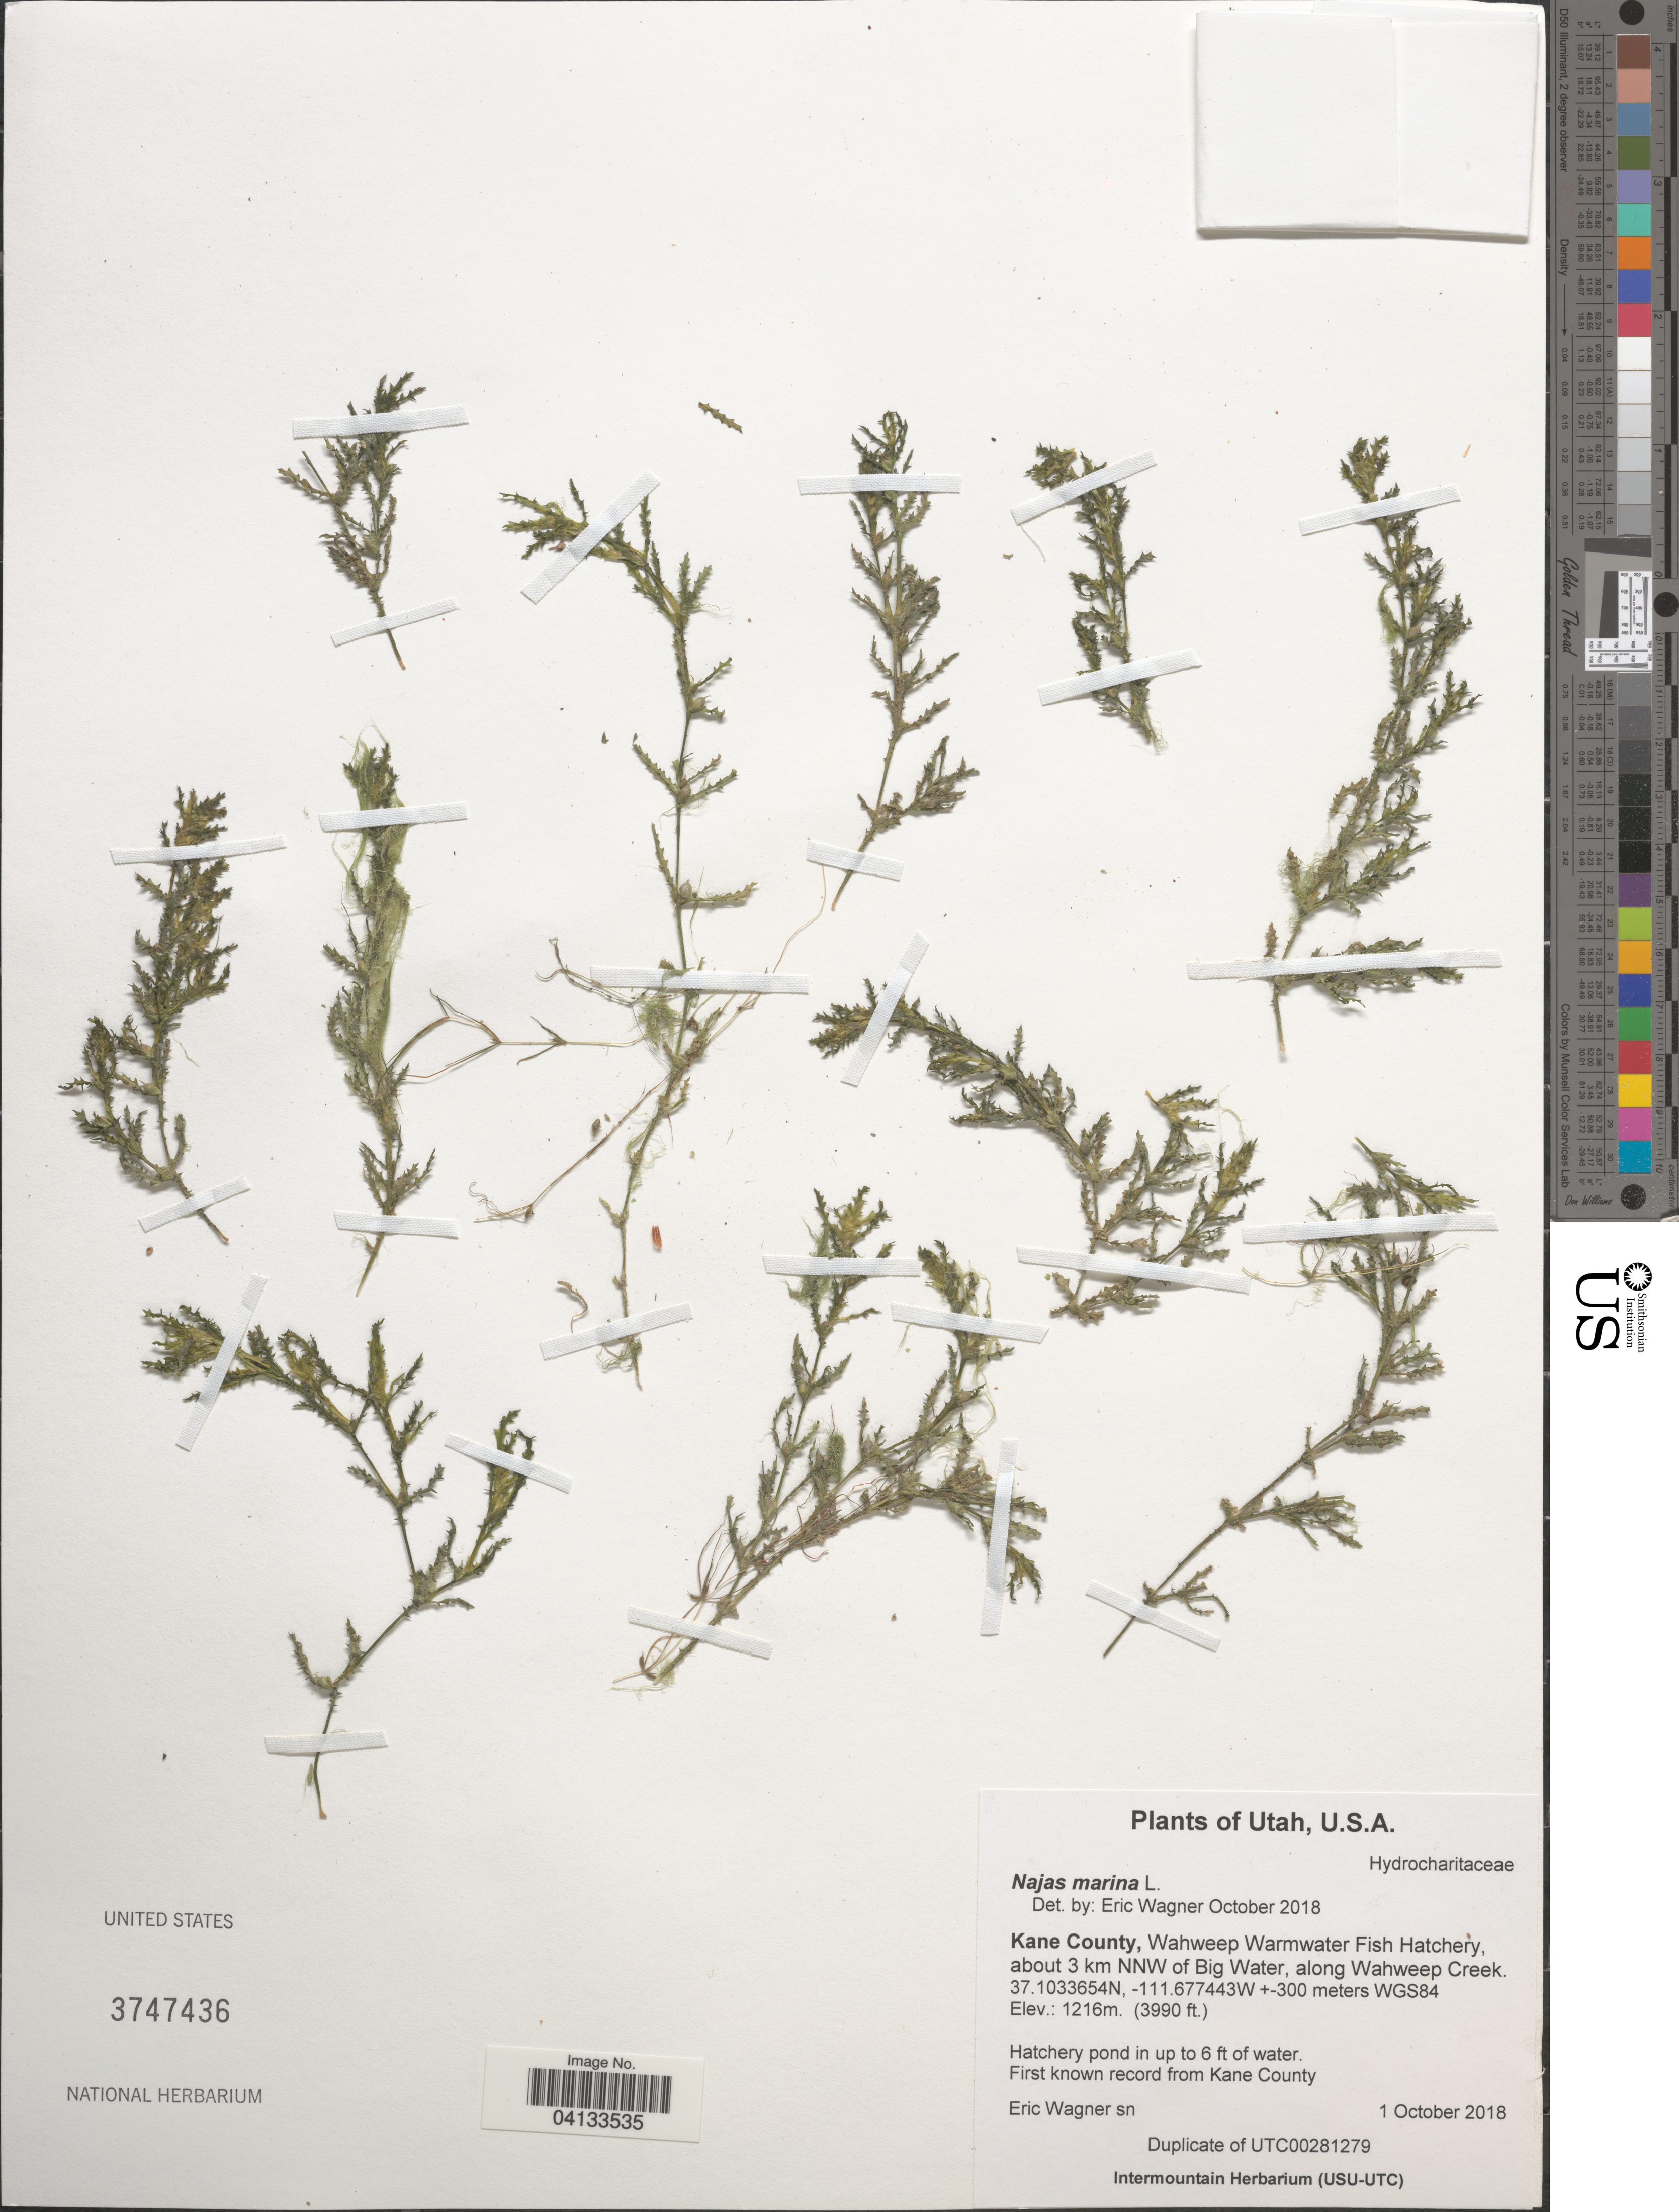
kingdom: Plantae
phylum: Tracheophyta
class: Liliopsida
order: Alismatales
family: Hydrocharitaceae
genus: Najas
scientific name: Najas marina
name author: L.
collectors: E. Wagner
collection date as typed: Transcribed d/m/y: 1/10/2018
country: United States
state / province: Utah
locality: Kane County, Wahweep Warmwater Fish Hatchery, about 3 km NNW of Big Water, along Wahweep Creek. WGS84.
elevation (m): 1216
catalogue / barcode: US 3747436